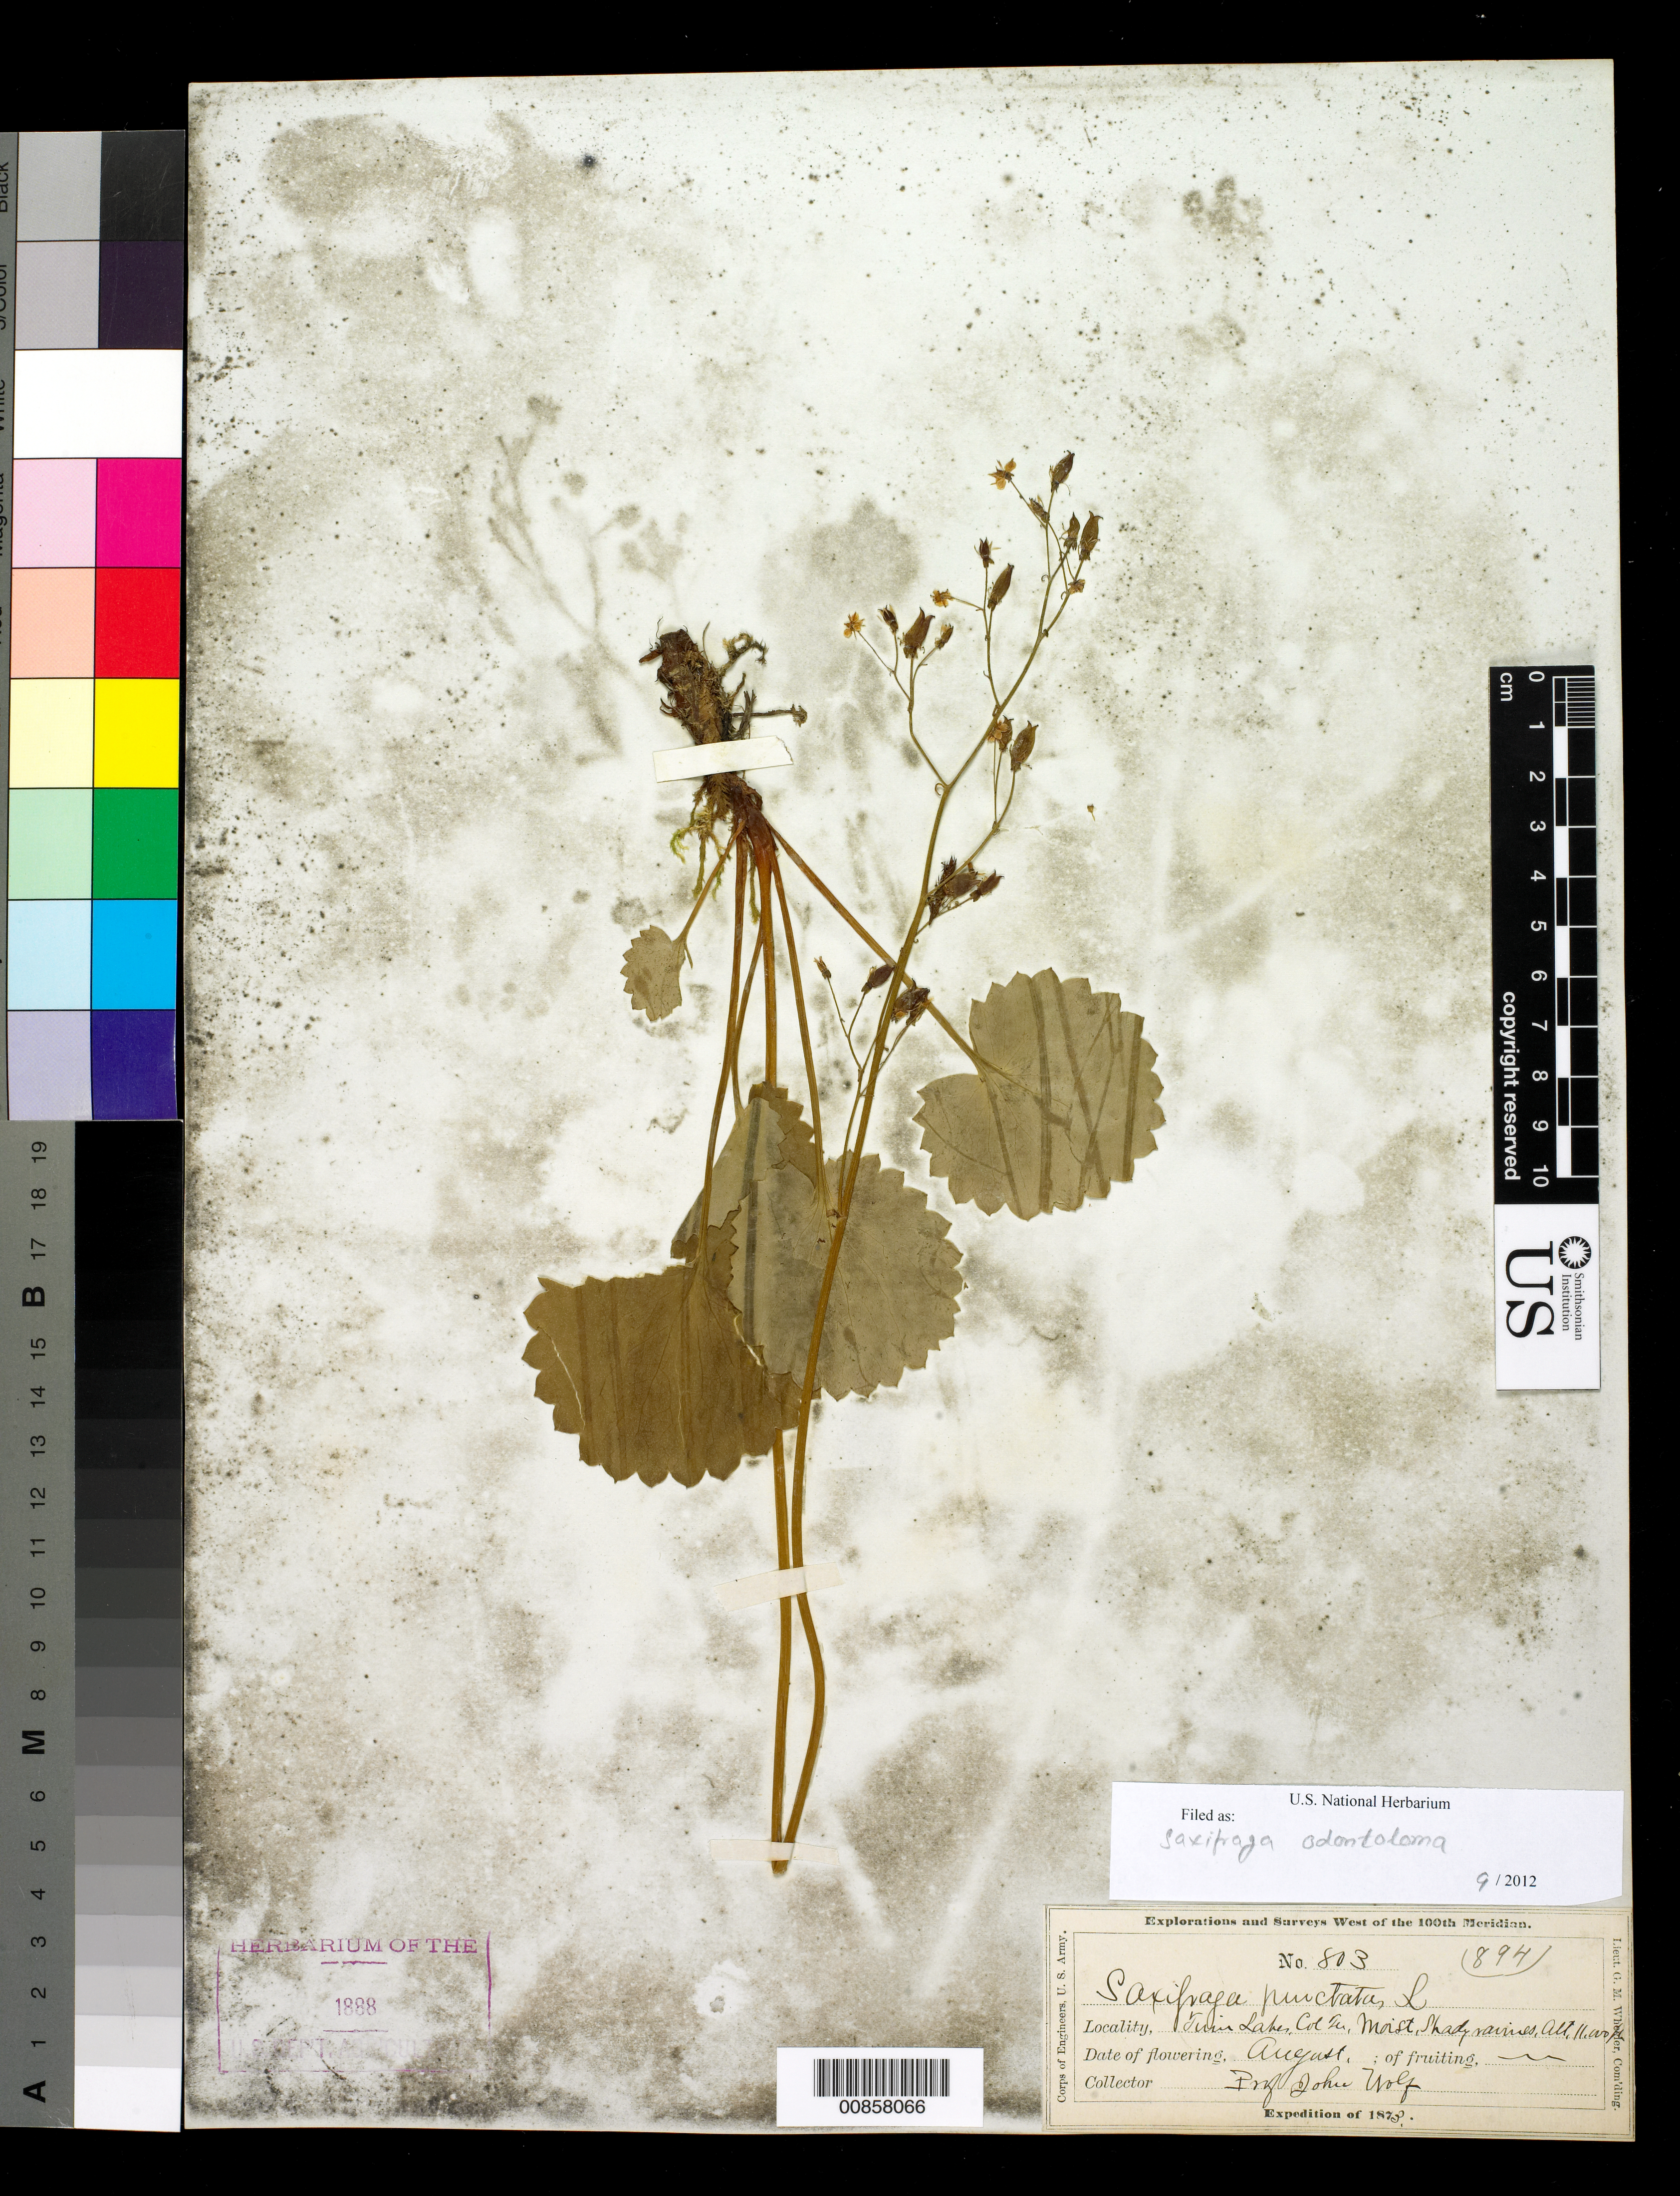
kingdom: Plantae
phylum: Tracheophyta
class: Magnoliopsida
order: Saxifragales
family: Saxifragaceae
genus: Micranthes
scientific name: Micranthes odontoloma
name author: (Piper) A. Heller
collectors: J. Wolfe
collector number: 803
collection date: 1873-08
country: United States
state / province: Colorado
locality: Twin Lakes, Col Ter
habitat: Moist, shady ravines